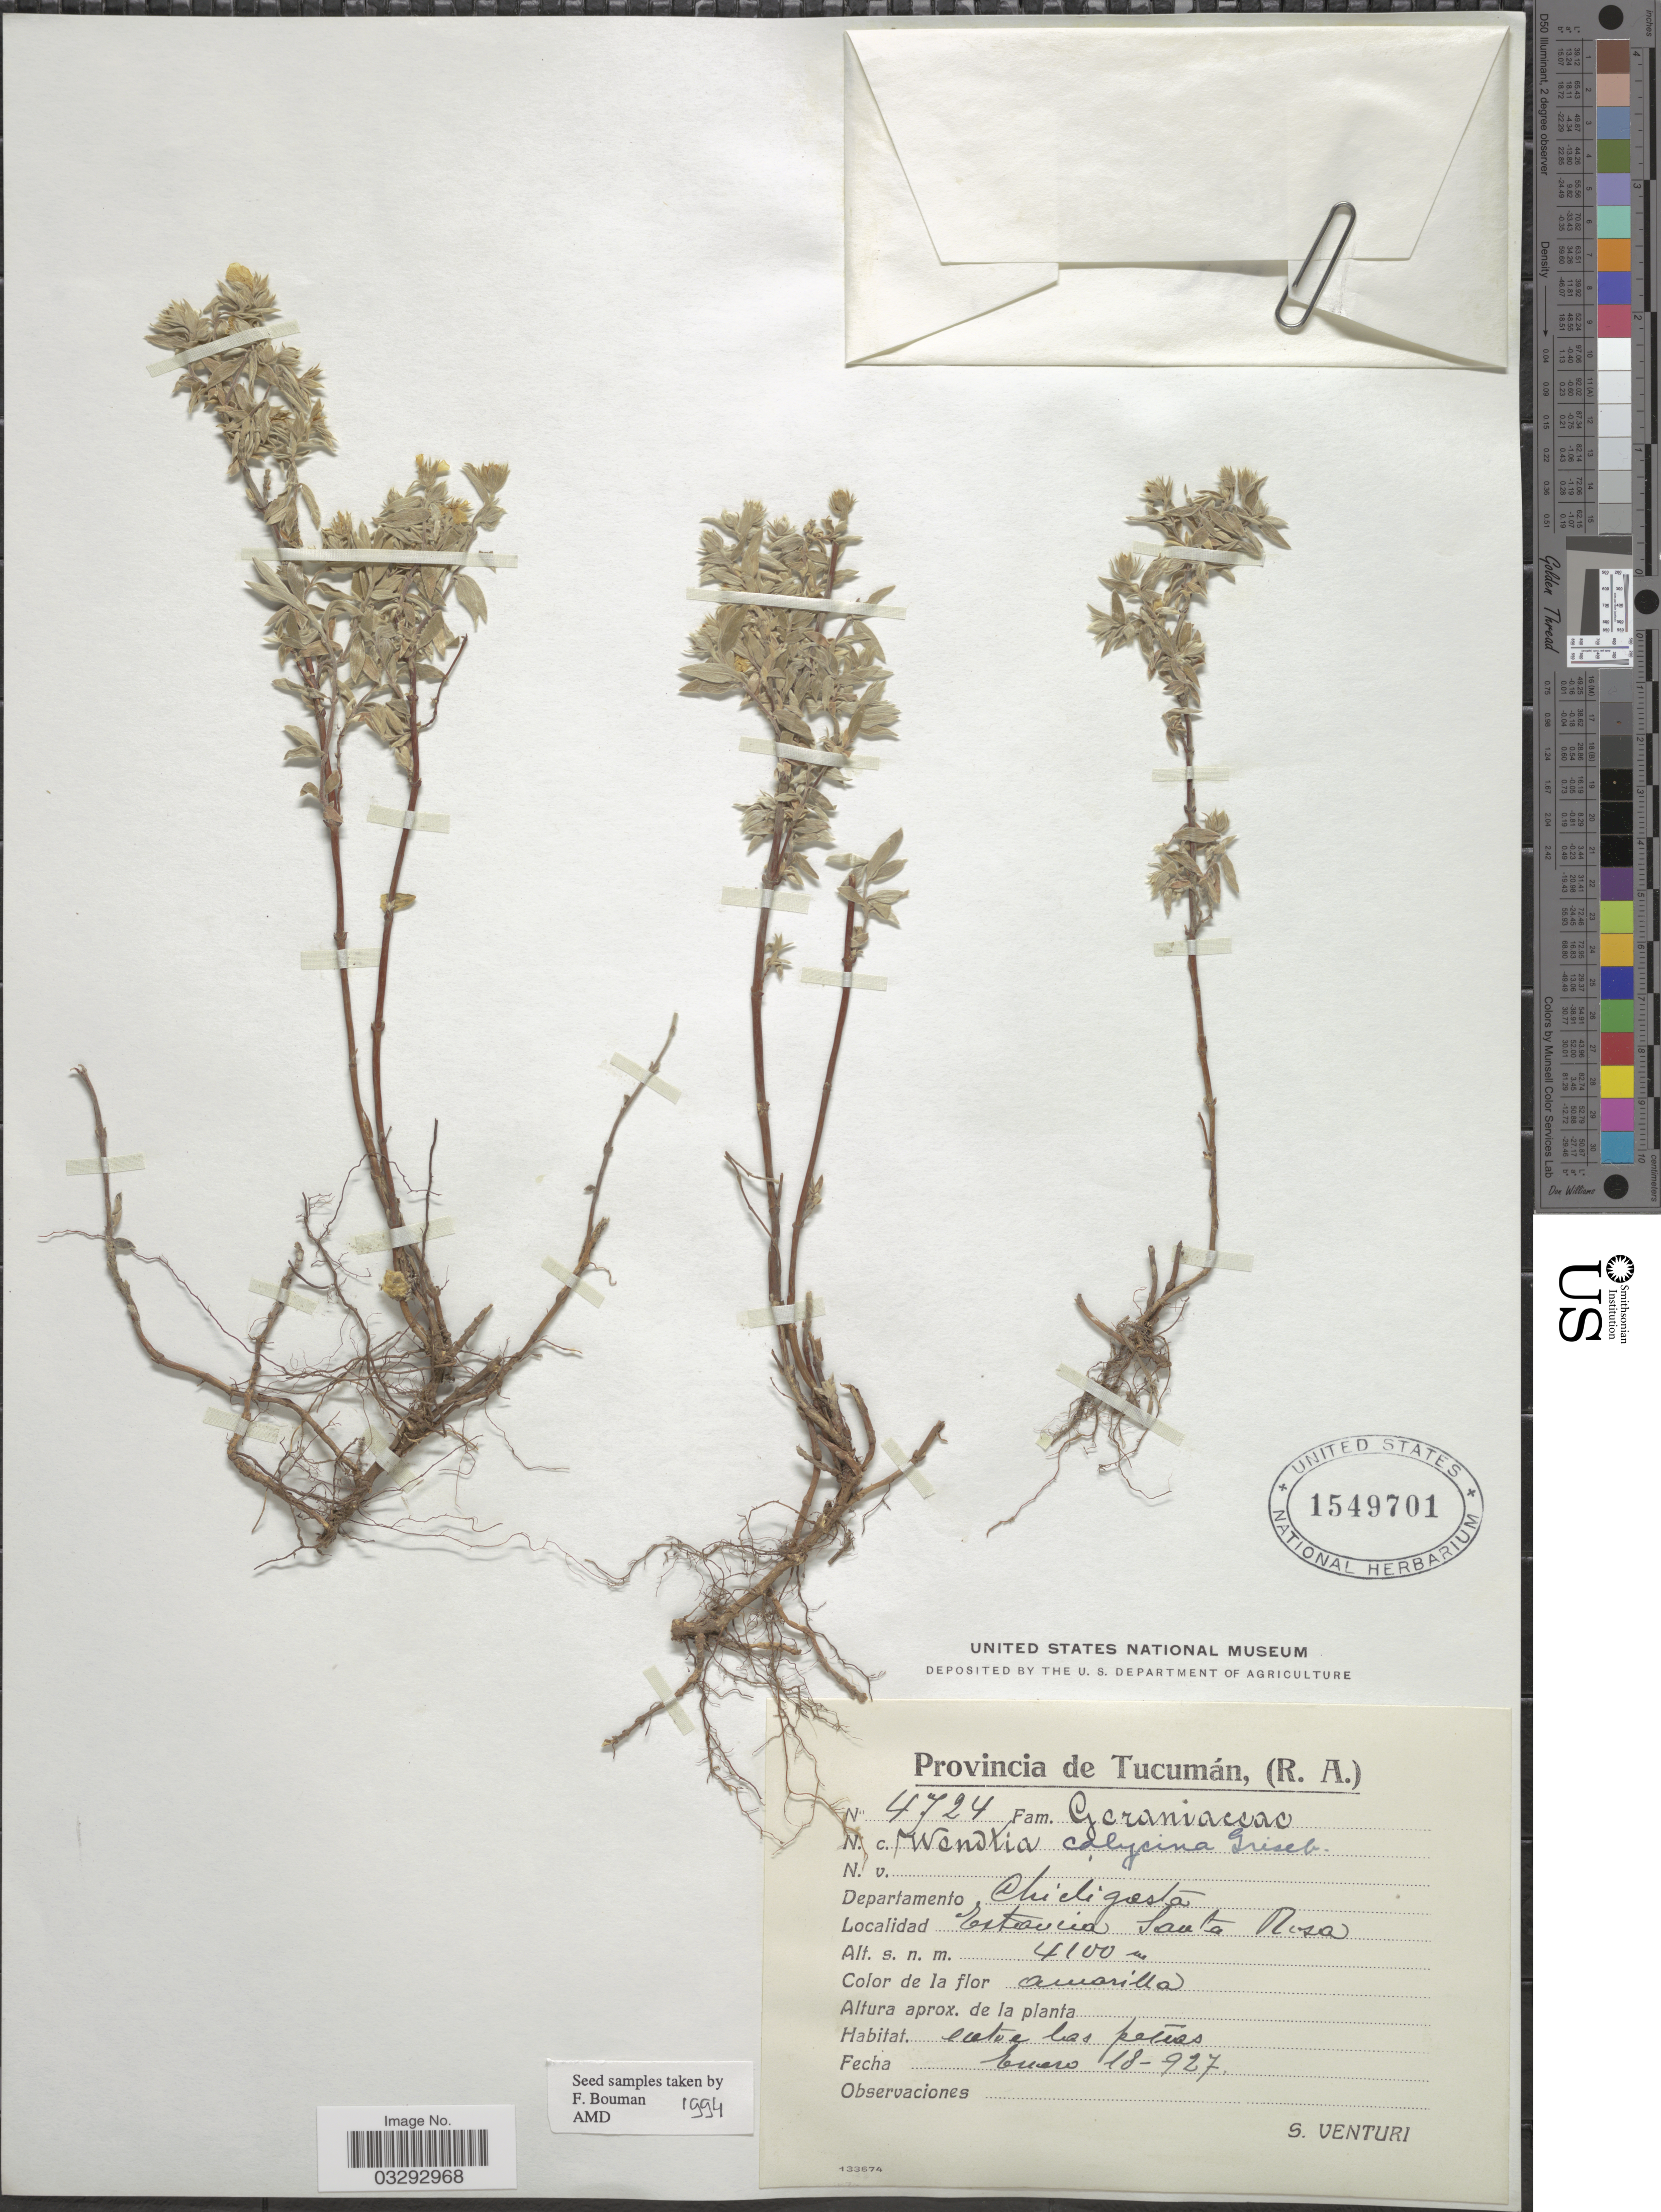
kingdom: Plantae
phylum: Tracheophyta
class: Magnoliopsida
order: Geraniales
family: Vivianiaceae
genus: Wendtia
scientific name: Wendtia calycina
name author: (Griseb.) Griseb.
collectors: S. Venturi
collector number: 4724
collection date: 1927-01-18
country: Argentina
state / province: Tucuman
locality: Departamento Chicligasta, Estancia Santa Rosa.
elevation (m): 4100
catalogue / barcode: US 1549701